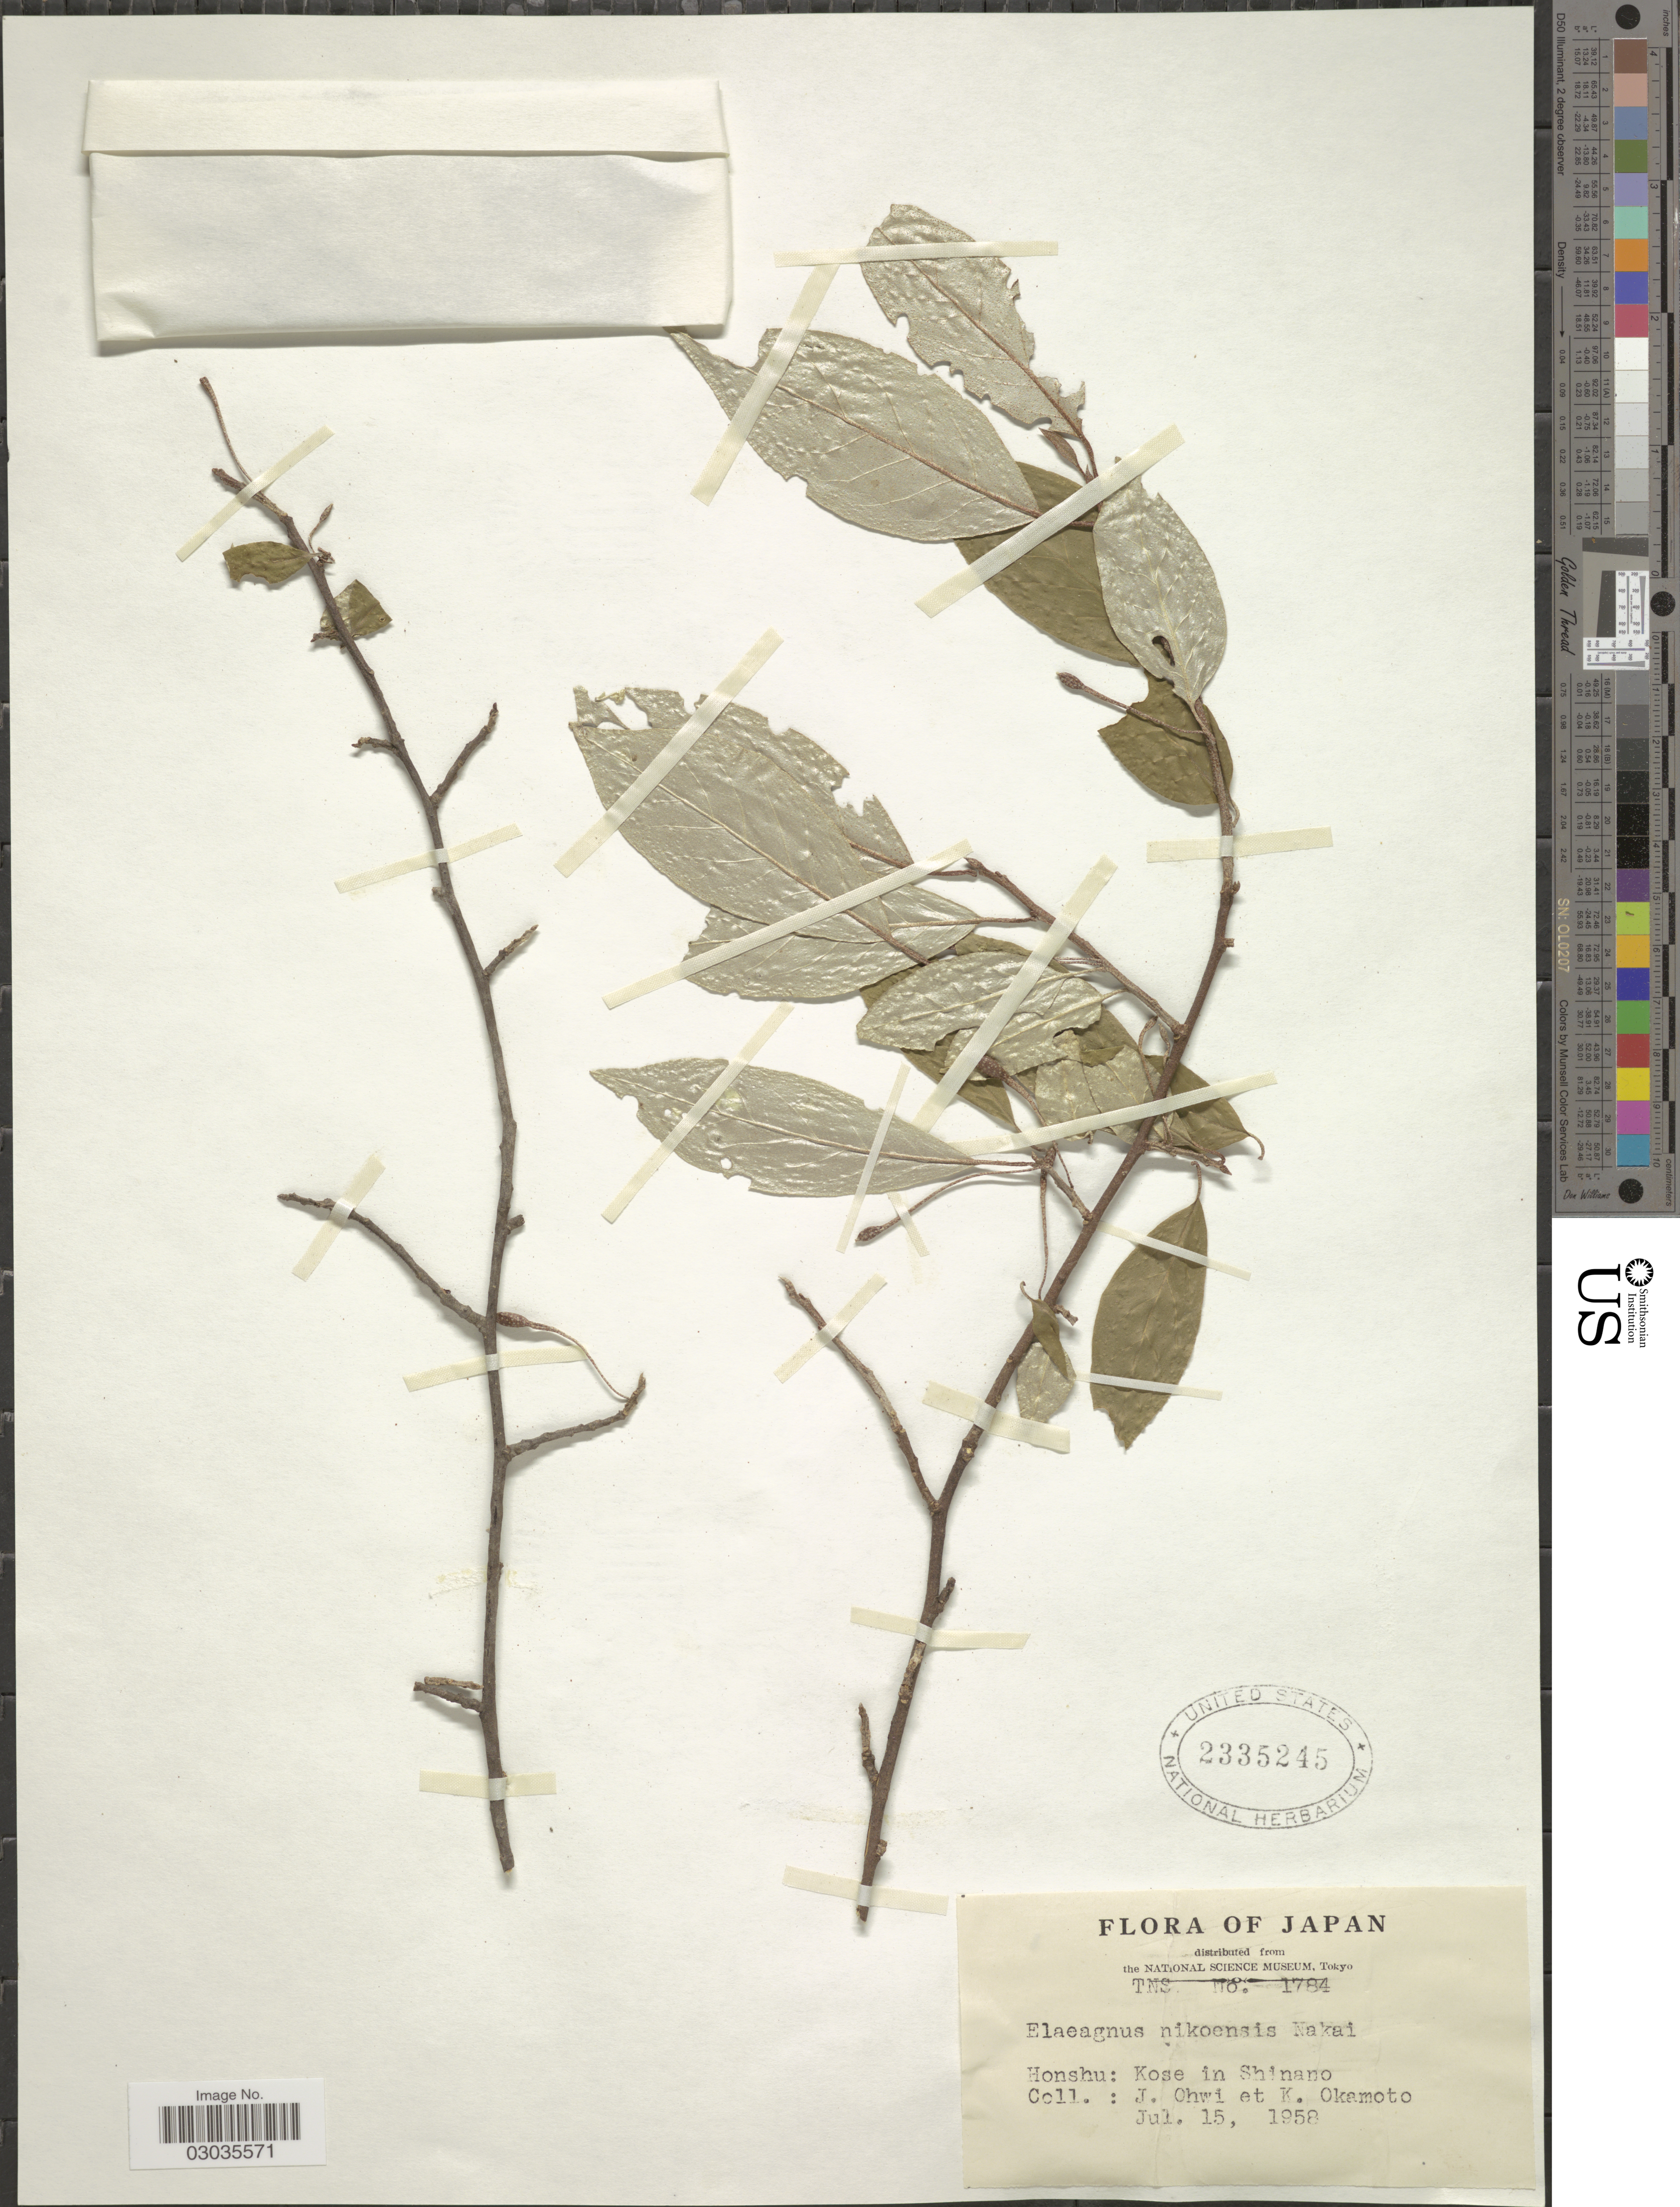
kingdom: Plantae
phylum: Tracheophyta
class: Magnoliopsida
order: Rosales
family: Elaeagnaceae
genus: Elaeagnus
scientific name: Elaeagnus nikoensis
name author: Nakai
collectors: J. Ohwi & K. Okamoto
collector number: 1784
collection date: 1958-07-15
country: Japan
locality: Honshu: Kose in Shinano.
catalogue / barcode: US 2335245